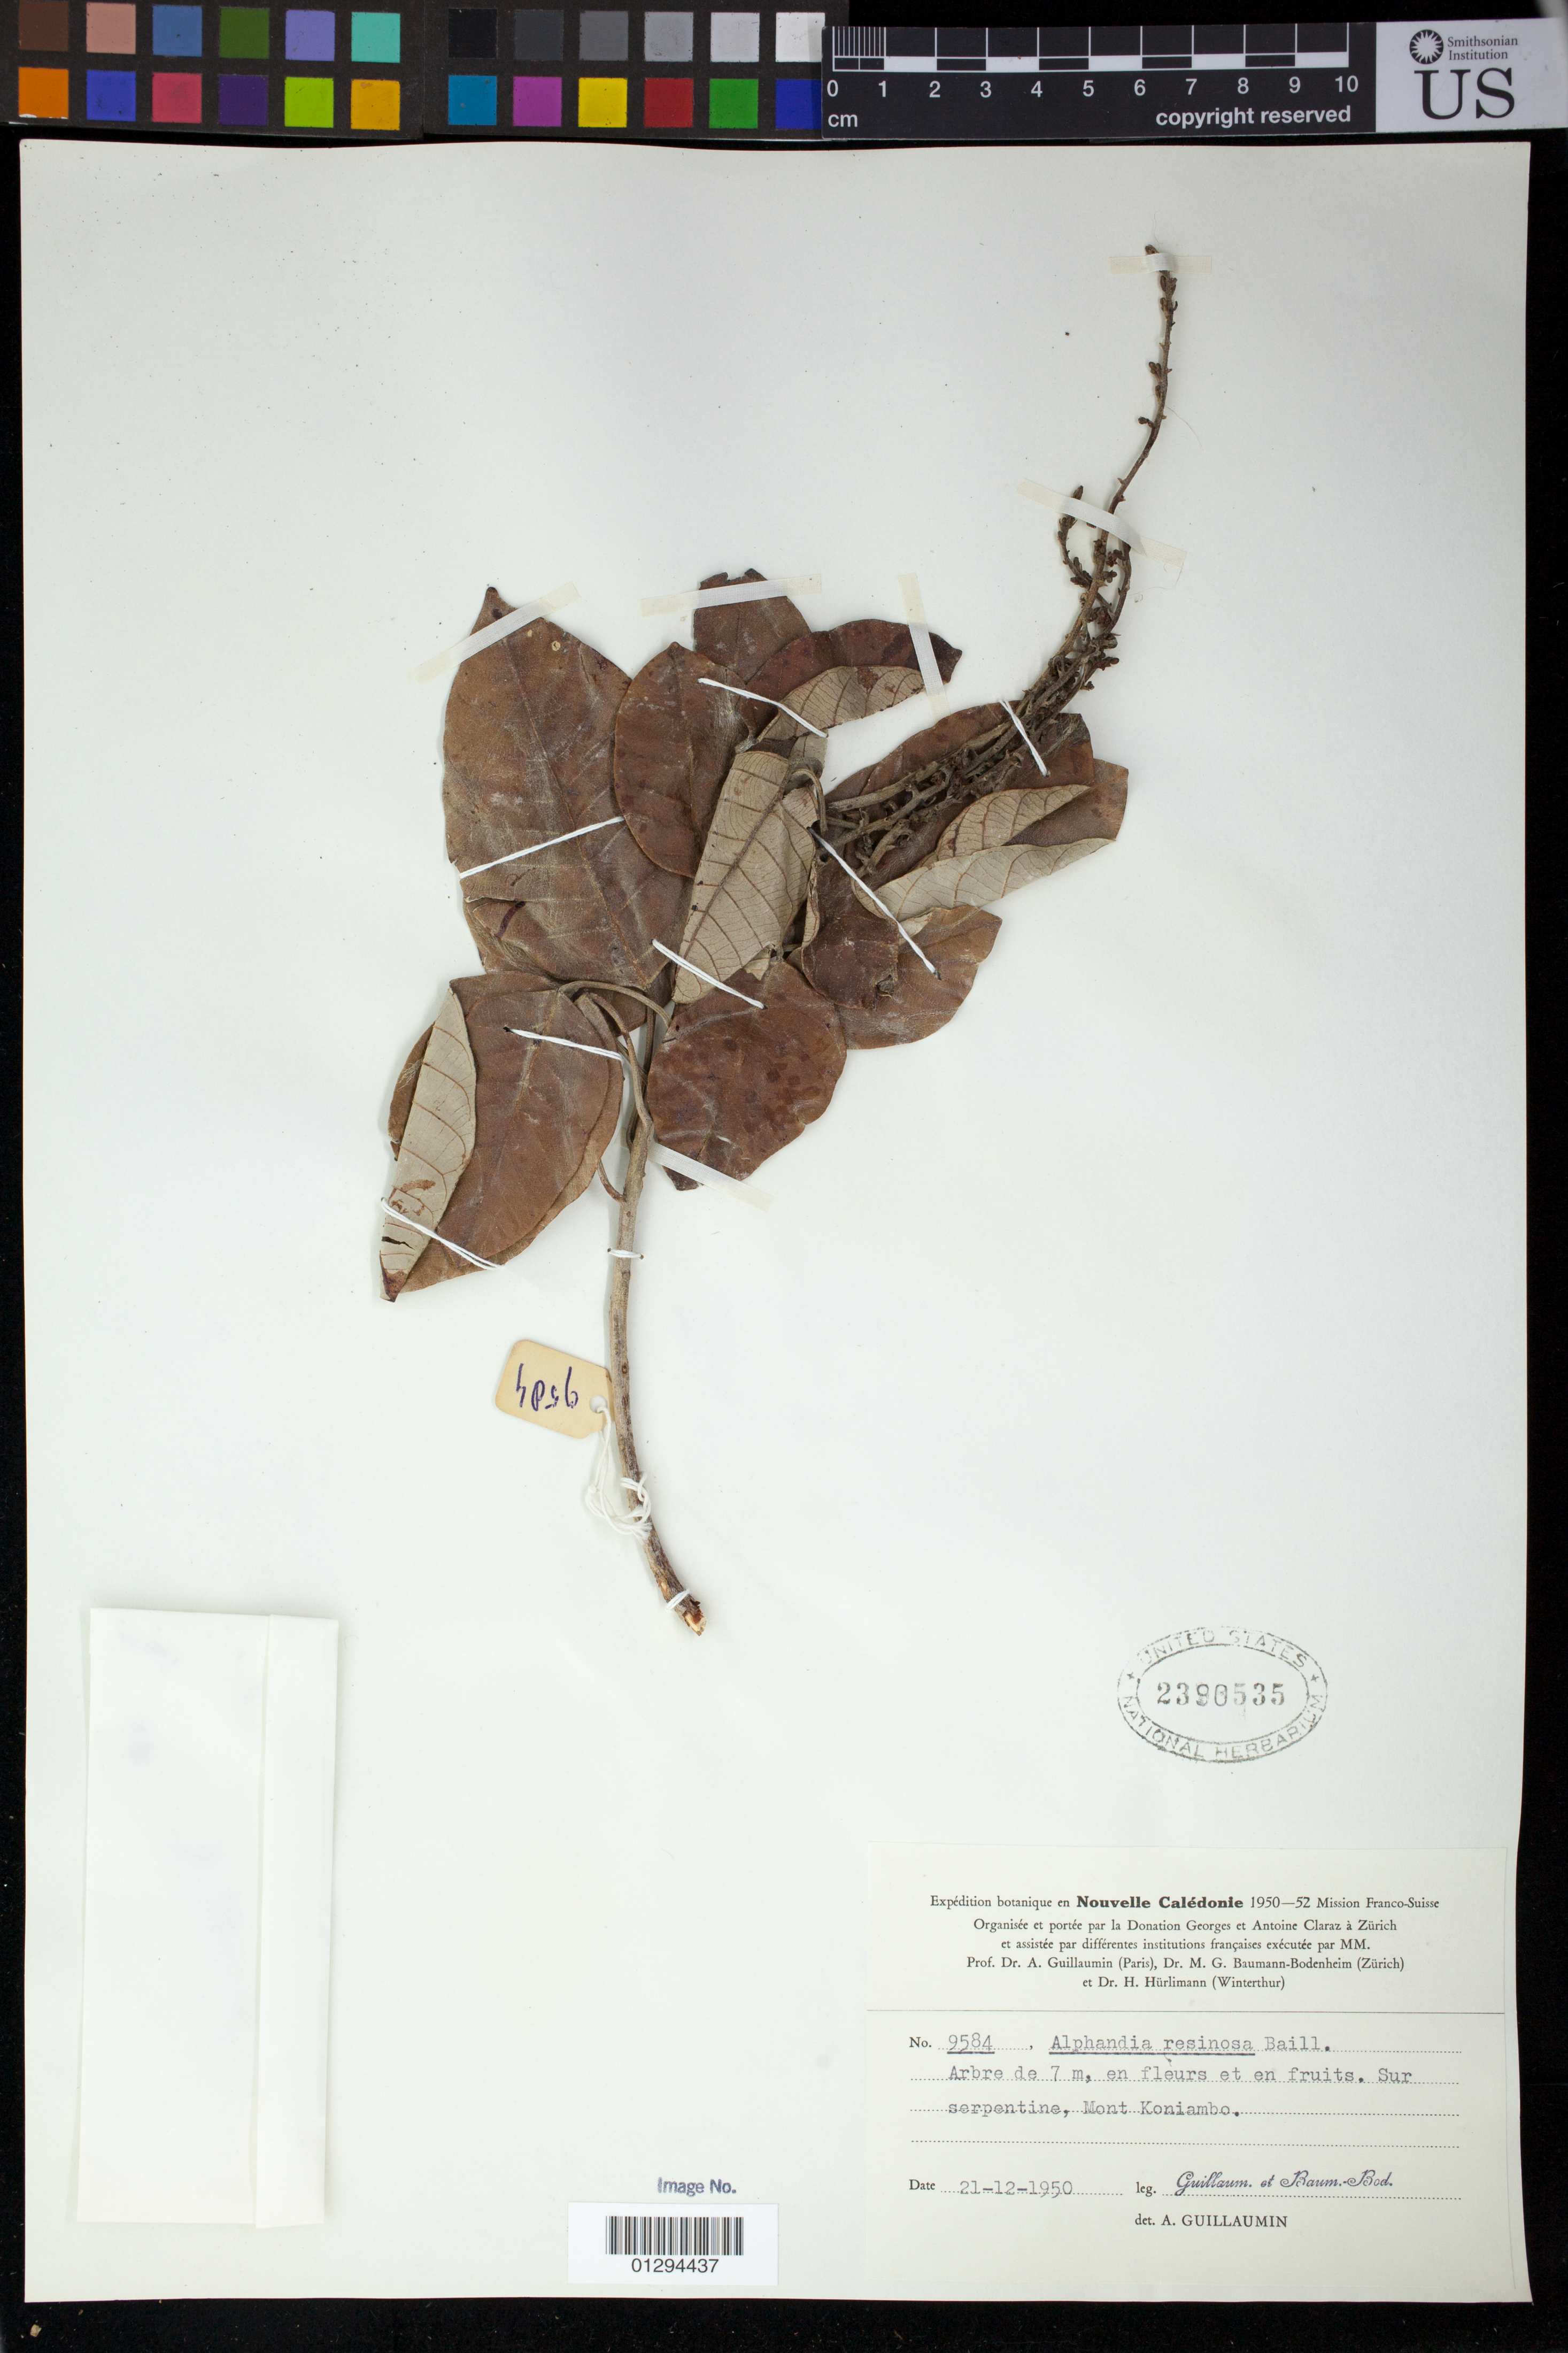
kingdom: Plantae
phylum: Tracheophyta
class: Magnoliopsida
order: Malpighiales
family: Euphorbiaceae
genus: Alphandia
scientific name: Alphandia furfuracea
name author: Baill.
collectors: A. Guillaumin & M. G. Baumann-Bodenheim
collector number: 9584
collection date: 1950-12-21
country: New Caledonia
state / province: North Province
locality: Arbre de 7 m, en fleurs et en fruits. Sur serpentine, Mont Koniambo.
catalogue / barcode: US 2390535